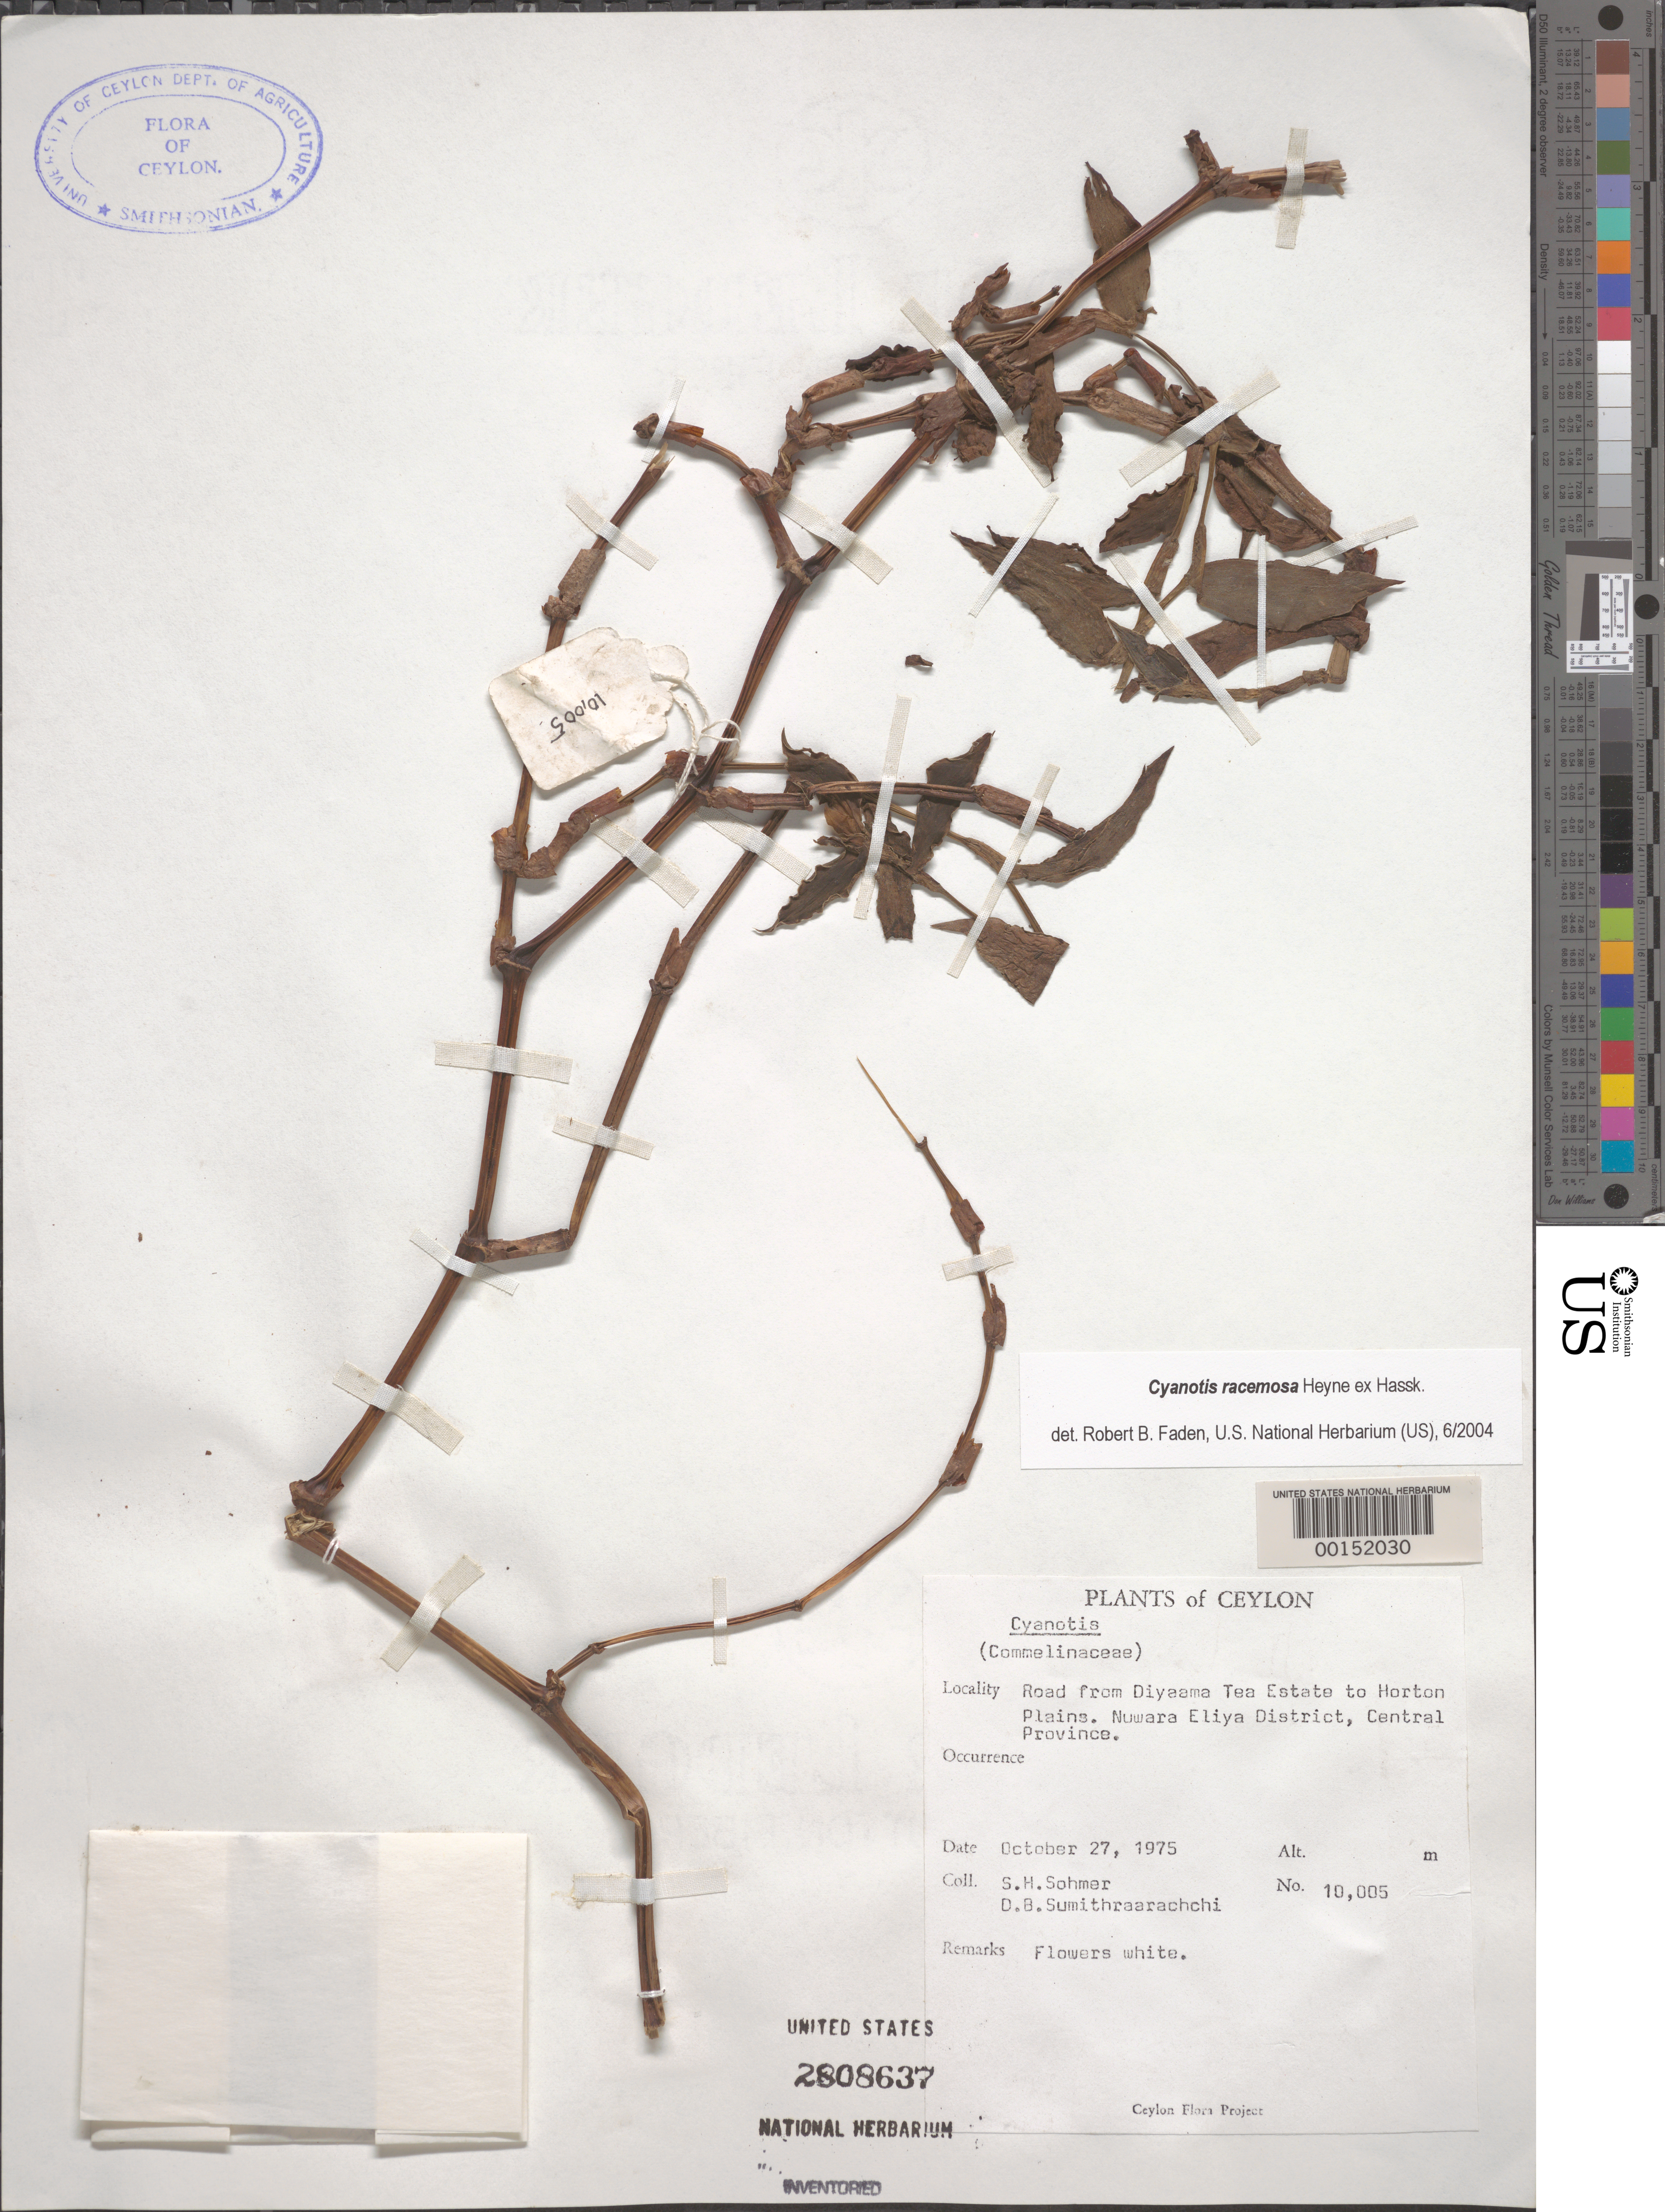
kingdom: Plantae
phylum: Tracheophyta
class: Liliopsida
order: Commelinales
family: Commelinaceae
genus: Cyanotis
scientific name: Cyanotis racemosa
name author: B. Heyne ex Hassk.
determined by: Faden, Robert B., (US), Smithsonian Institution - National Museum of Natural History (UNITED STATES)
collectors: S. H. Sohmer & D. B. Sumithraarachchi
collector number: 10005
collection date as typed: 27 Oct 1975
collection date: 1975-10-27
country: Sri Lanka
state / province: Central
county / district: Nuwara Eliya Dist.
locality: Between diyaama tea estate and horton plains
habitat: Roadside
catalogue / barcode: US 2808637